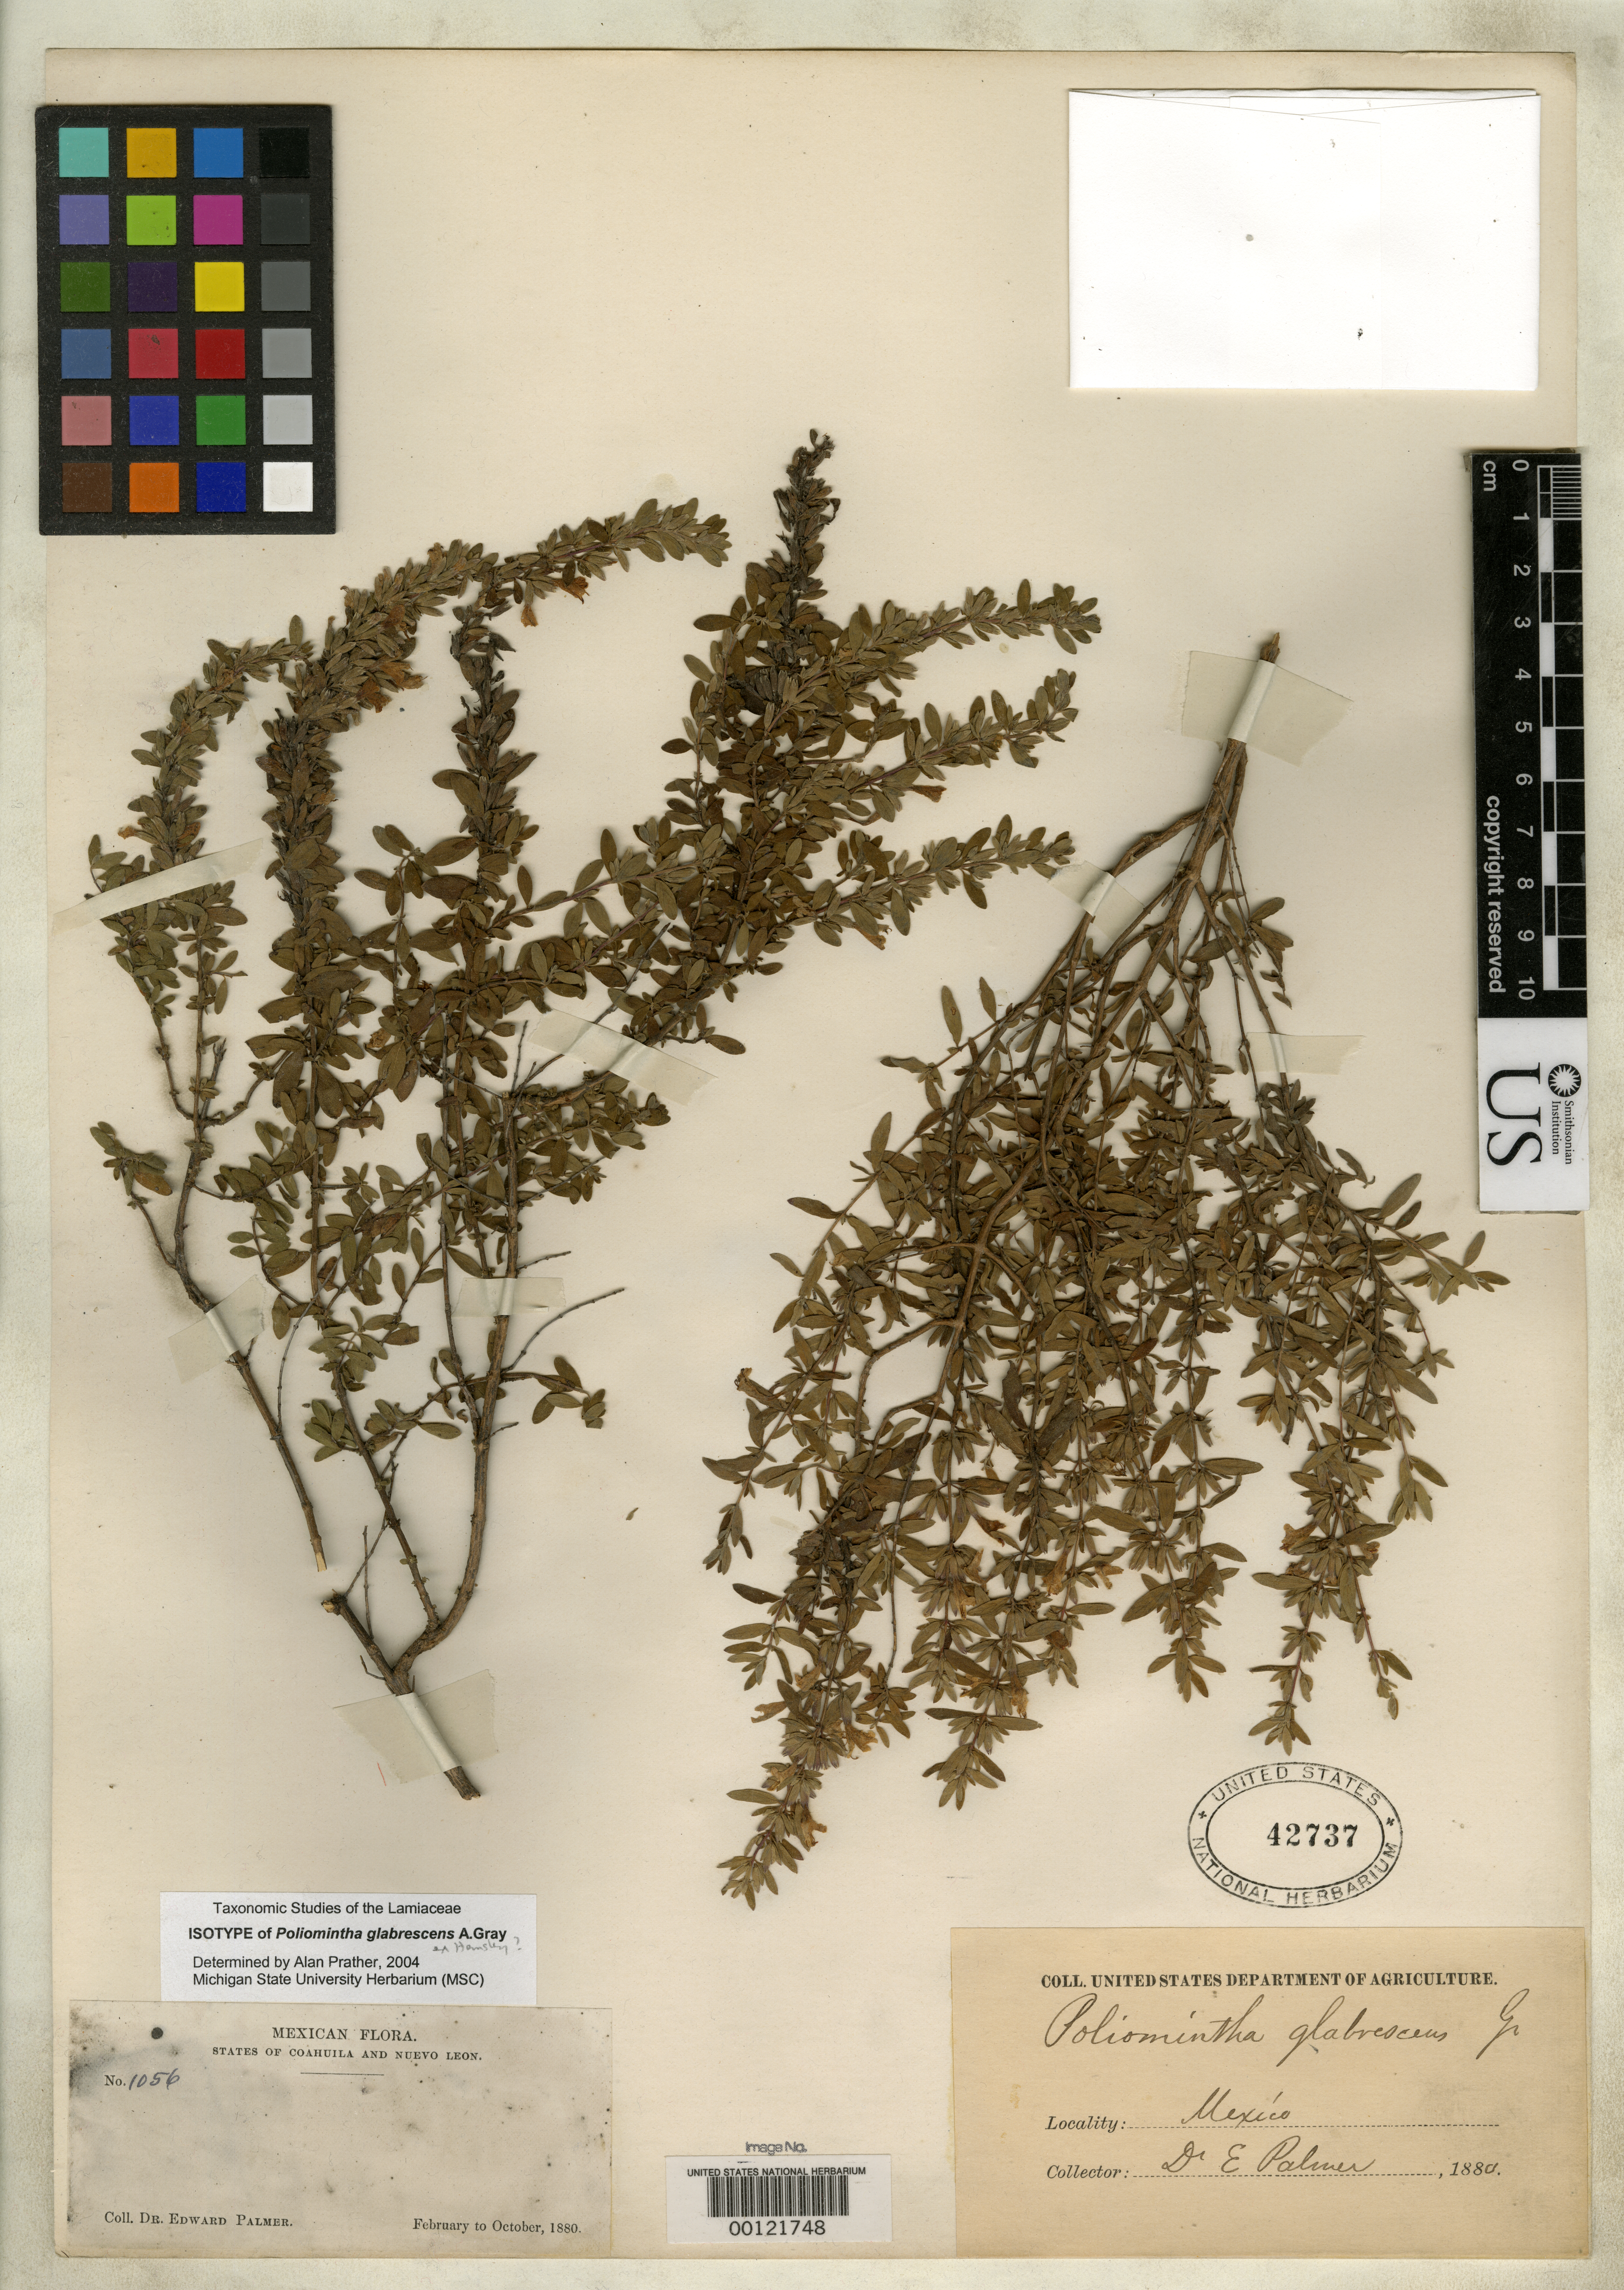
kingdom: Plantae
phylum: Tracheophyta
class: Magnoliopsida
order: Lamiales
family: Lamiaceae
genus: Poliomintha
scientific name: Poliomintha glabrescens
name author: A. Gray in Hemsl.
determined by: Prather, L. A.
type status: Isotype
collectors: E. Palmer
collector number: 1056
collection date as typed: Feb 1880 to -- Oct 1880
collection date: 1880-02/1880-10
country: Mexico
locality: States of Coahuila and Nuevo Leon. [Protologue: North Mexico: Soledad, twenty-five miles SW of Monclova, Coahuila]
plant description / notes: A. Gray ex Hemsley, acc. to Tropicos.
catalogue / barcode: US 42737